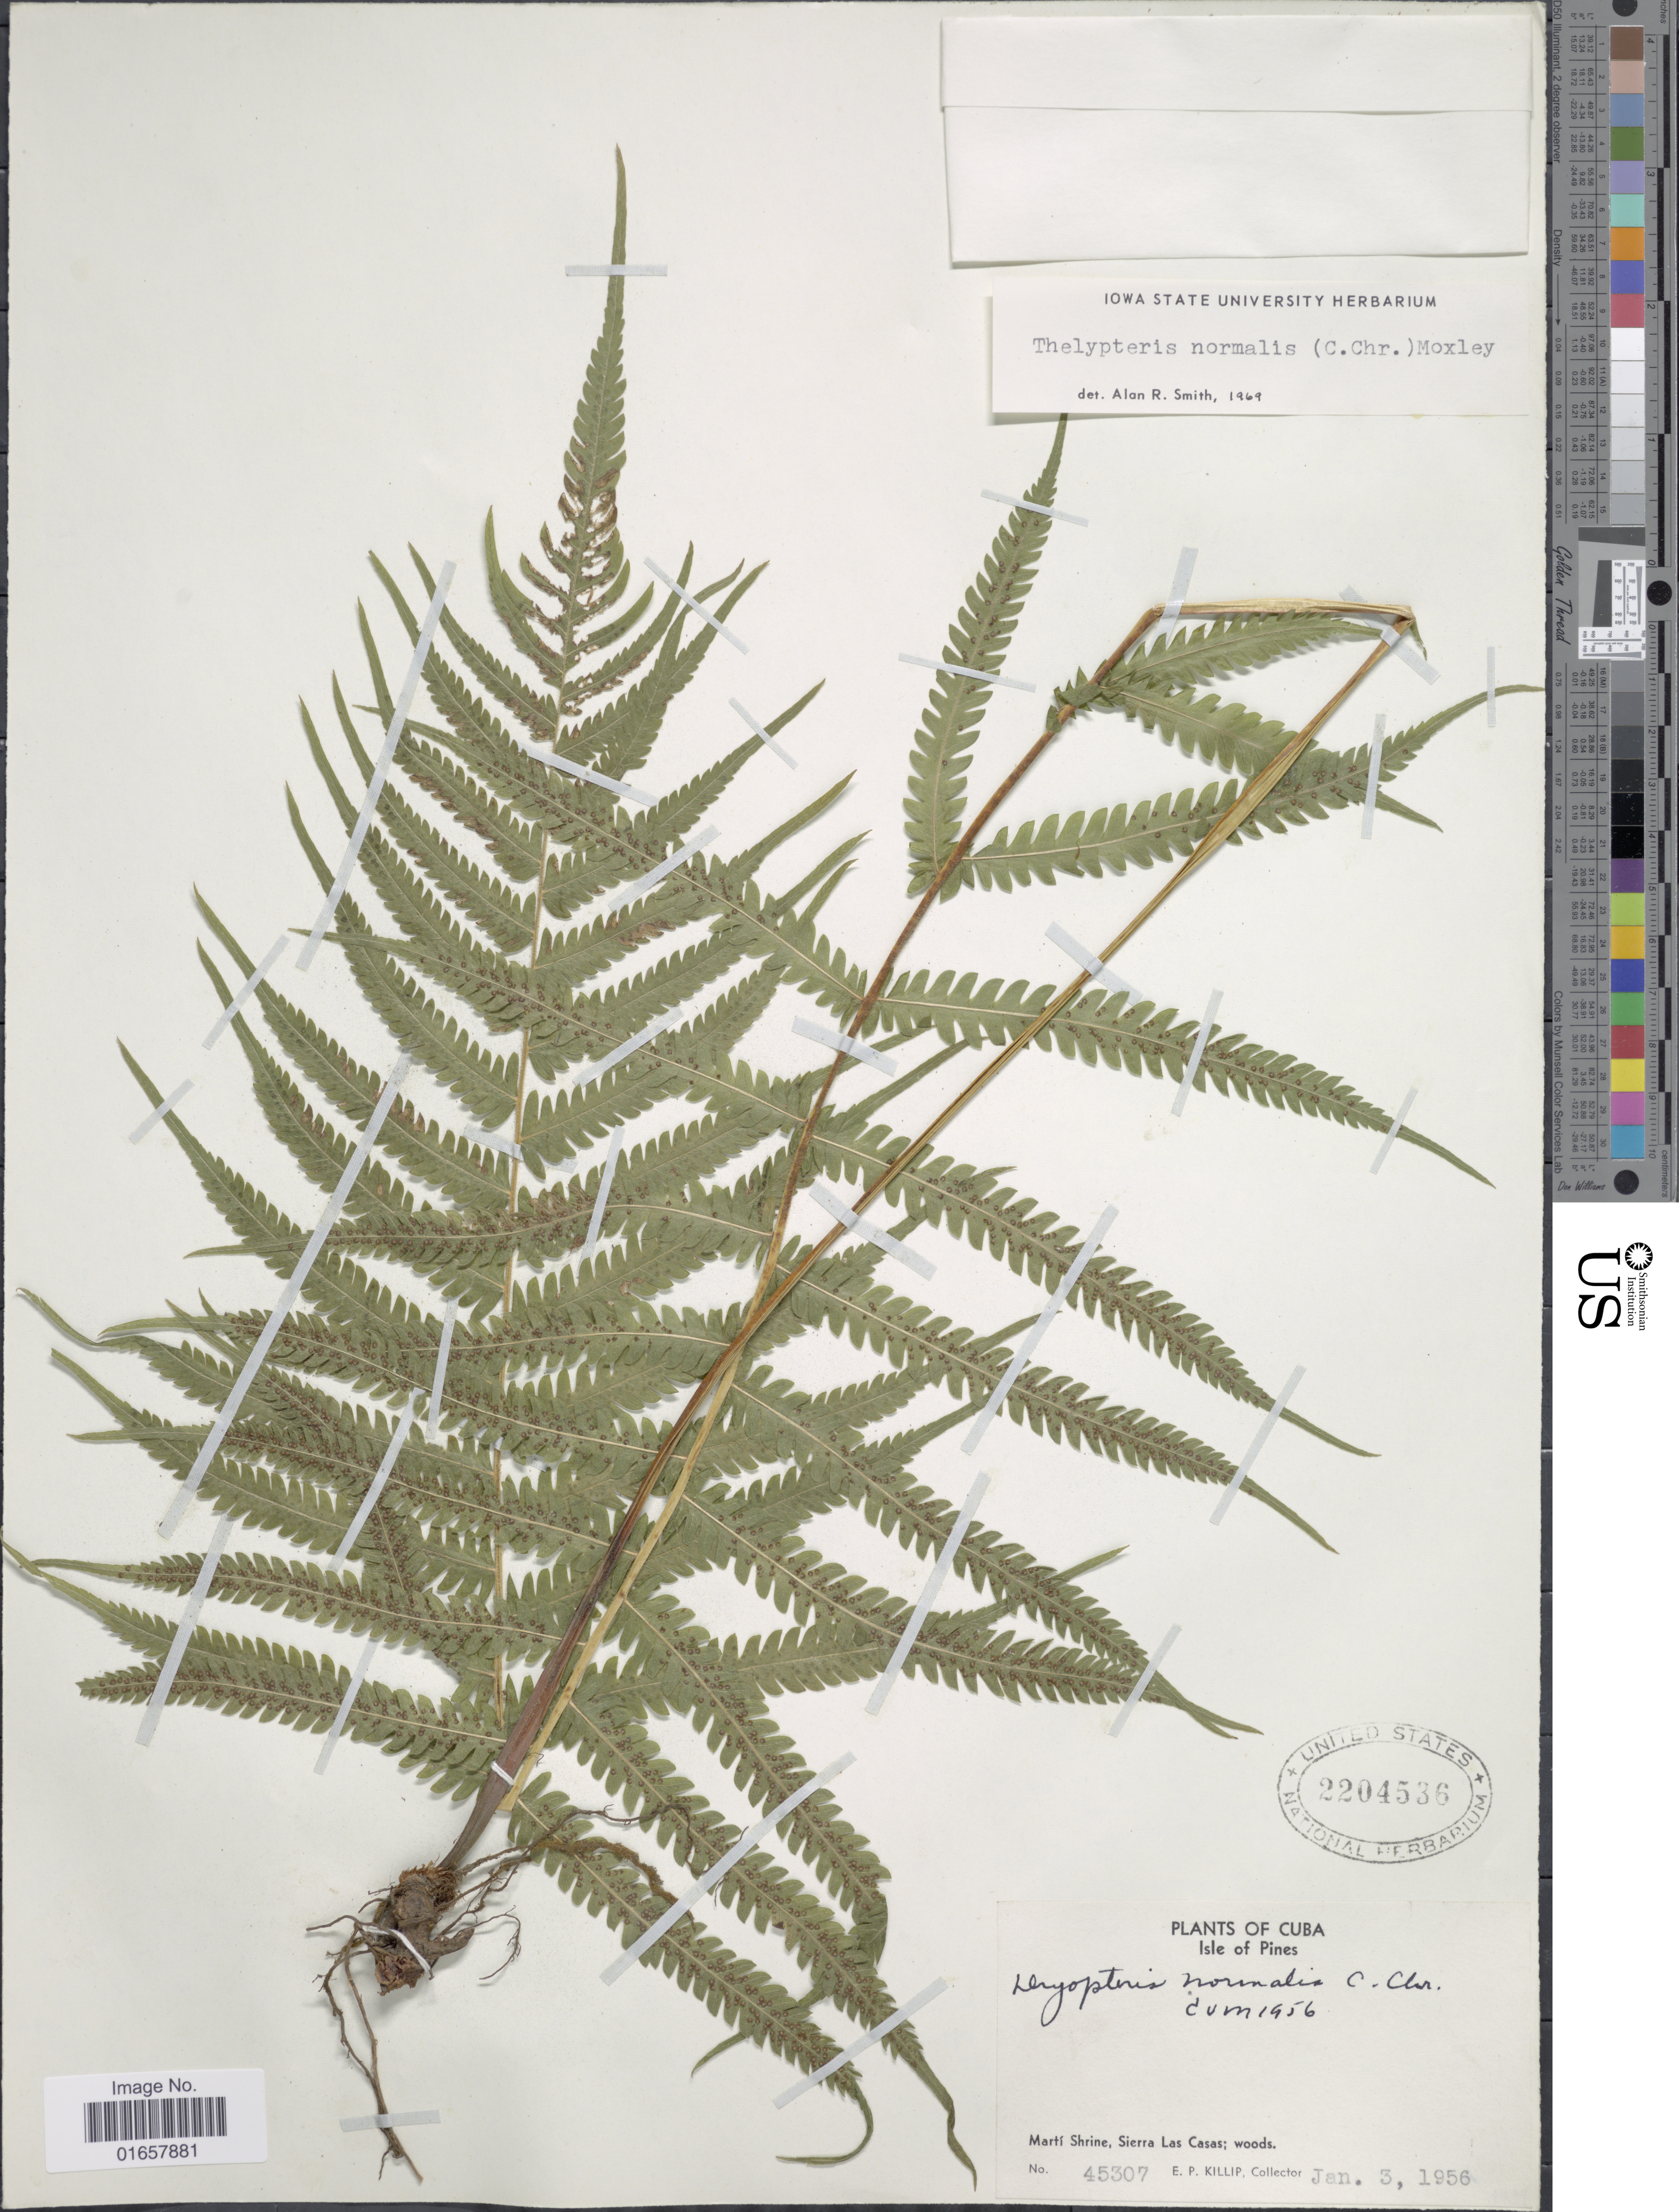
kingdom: Plantae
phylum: Tracheophyta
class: Polypodiopsida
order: Polypodiales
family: Thelypteridaceae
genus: Christella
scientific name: Christella kunthii comb. ined.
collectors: E. P. Killip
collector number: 45307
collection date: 1956-01-03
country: Cuba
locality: Cuba, Isle of Pines, Martí Shrine, Sierra Las Casas.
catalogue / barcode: US 2204536